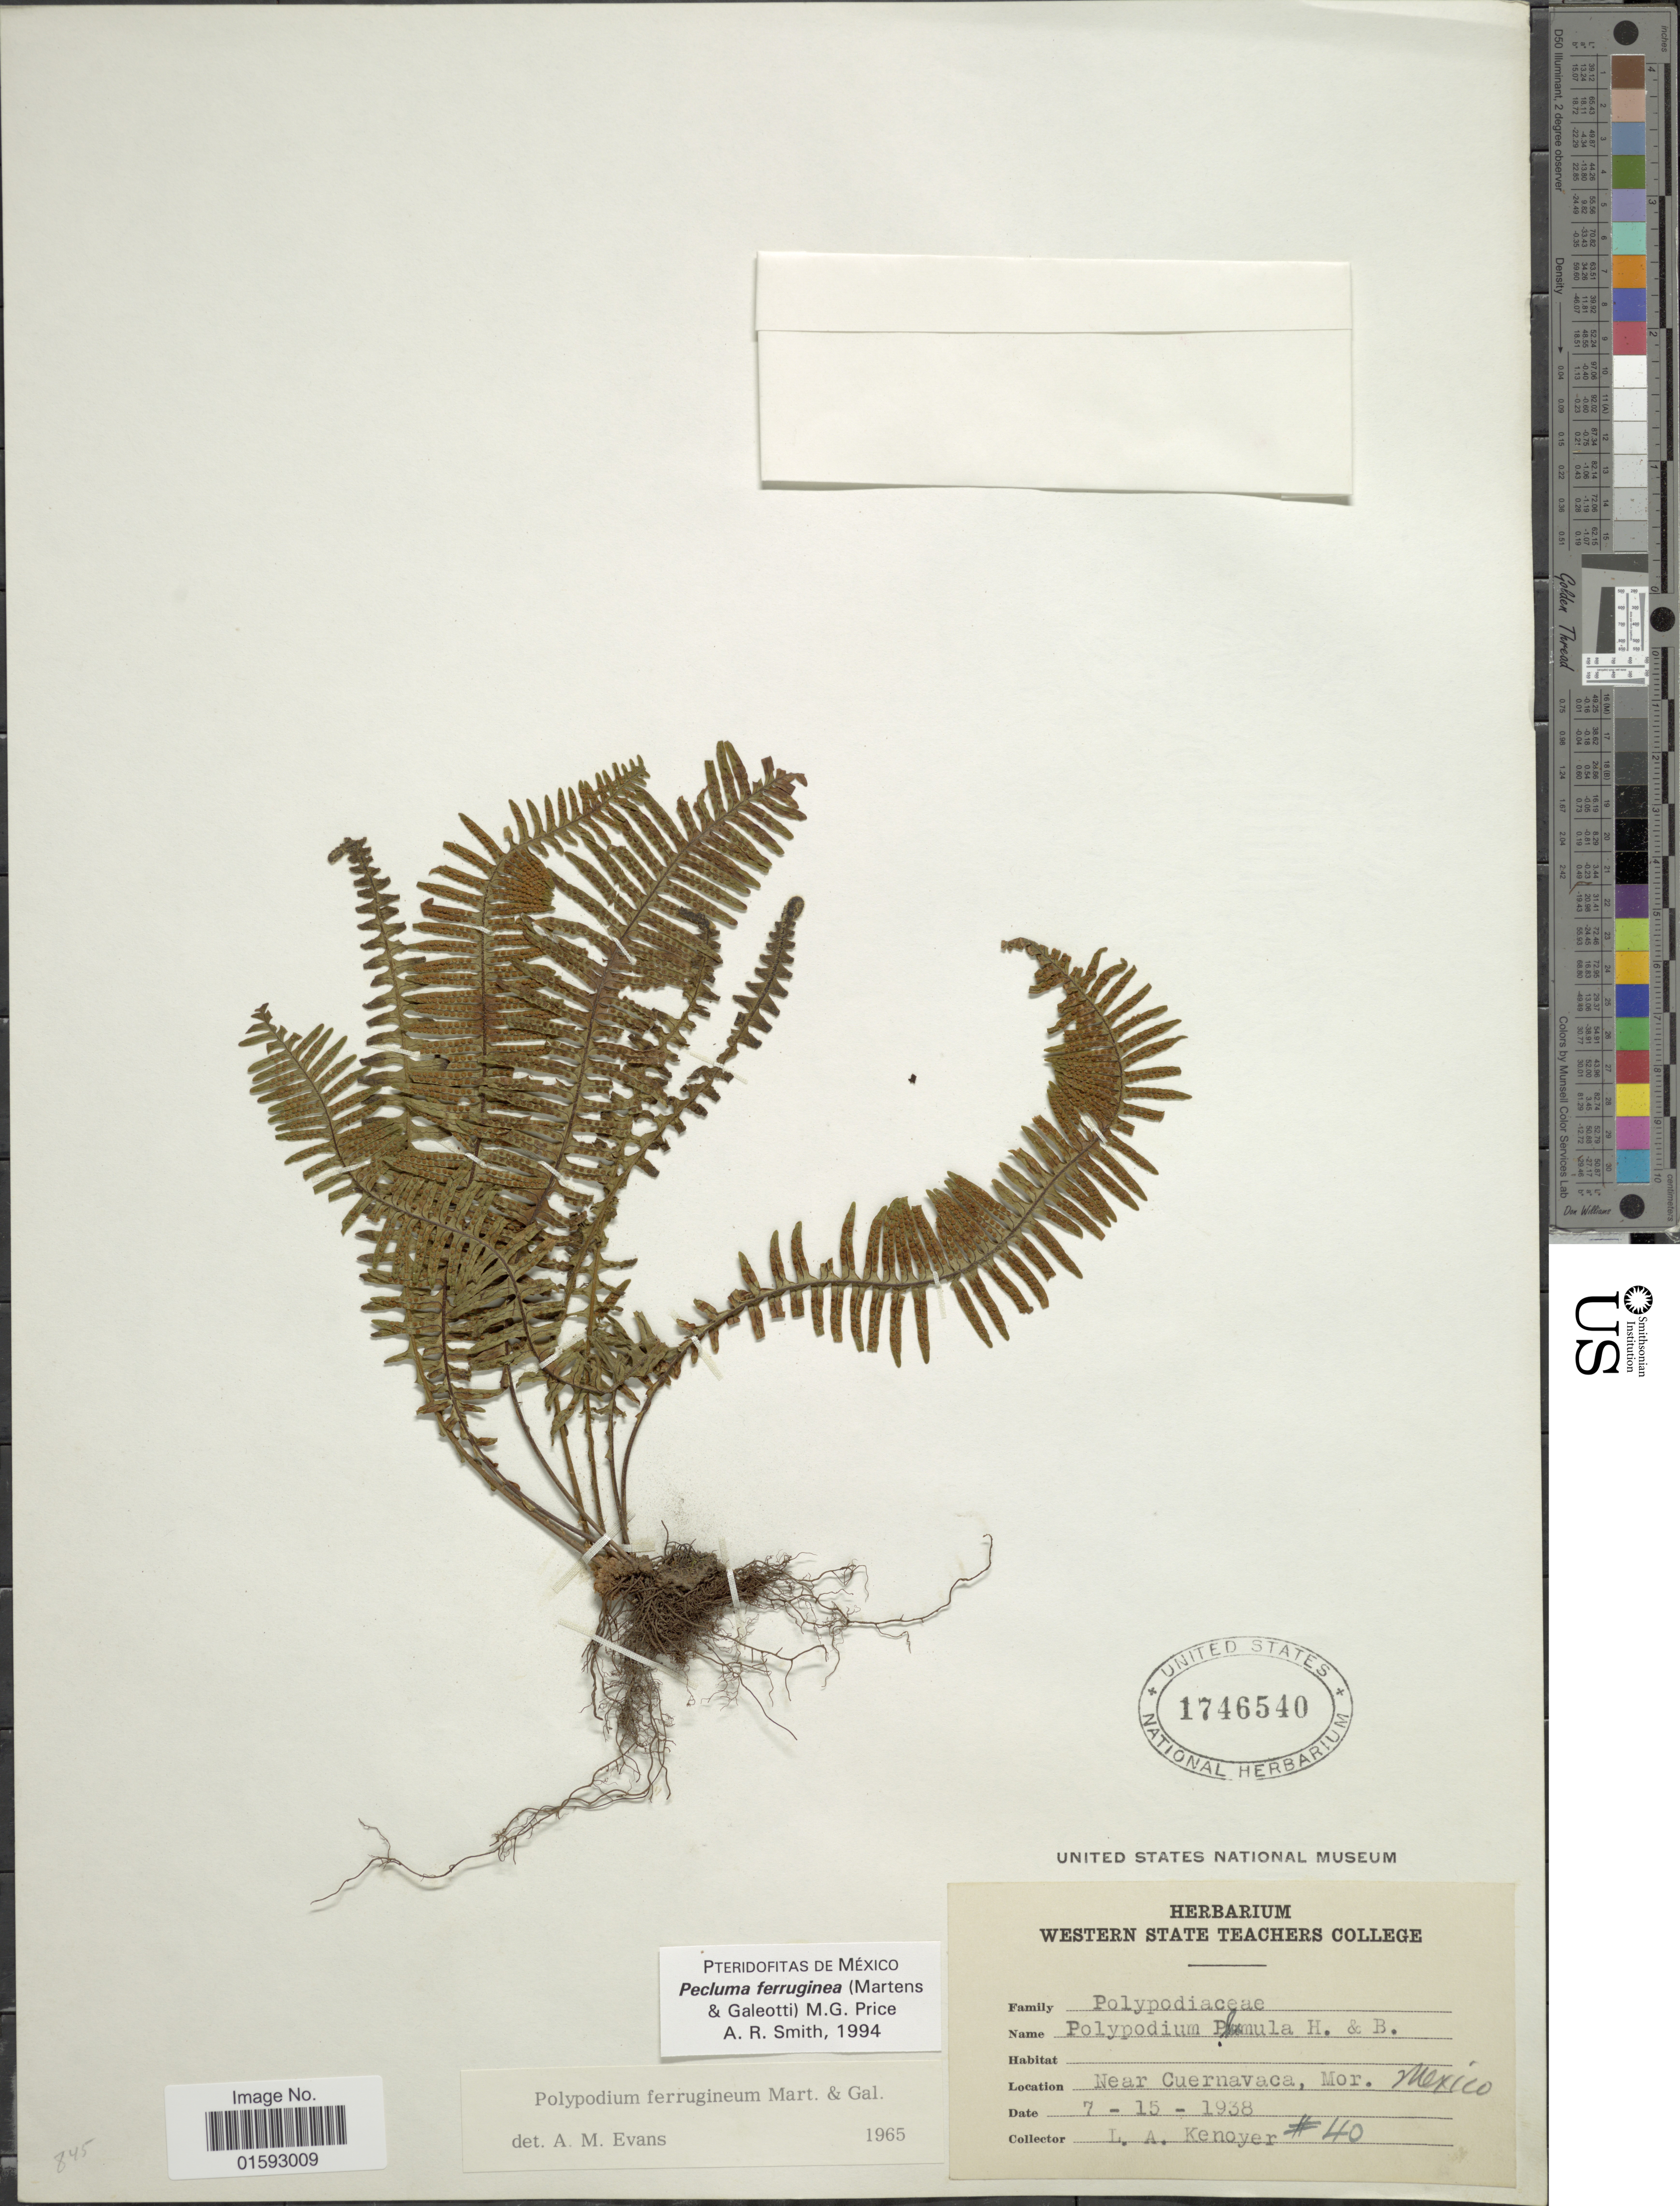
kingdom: Plantae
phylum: Tracheophyta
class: Polypodiopsida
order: Polypodiales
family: Polypodiaceae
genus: Pecluma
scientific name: Pecluma ferruginea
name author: (M. Martens & Galeotti) Price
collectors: L. A. Kenoyer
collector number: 40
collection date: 1938-07-15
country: Mexico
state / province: Morelos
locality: Near Cuernavaca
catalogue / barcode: US 1746540